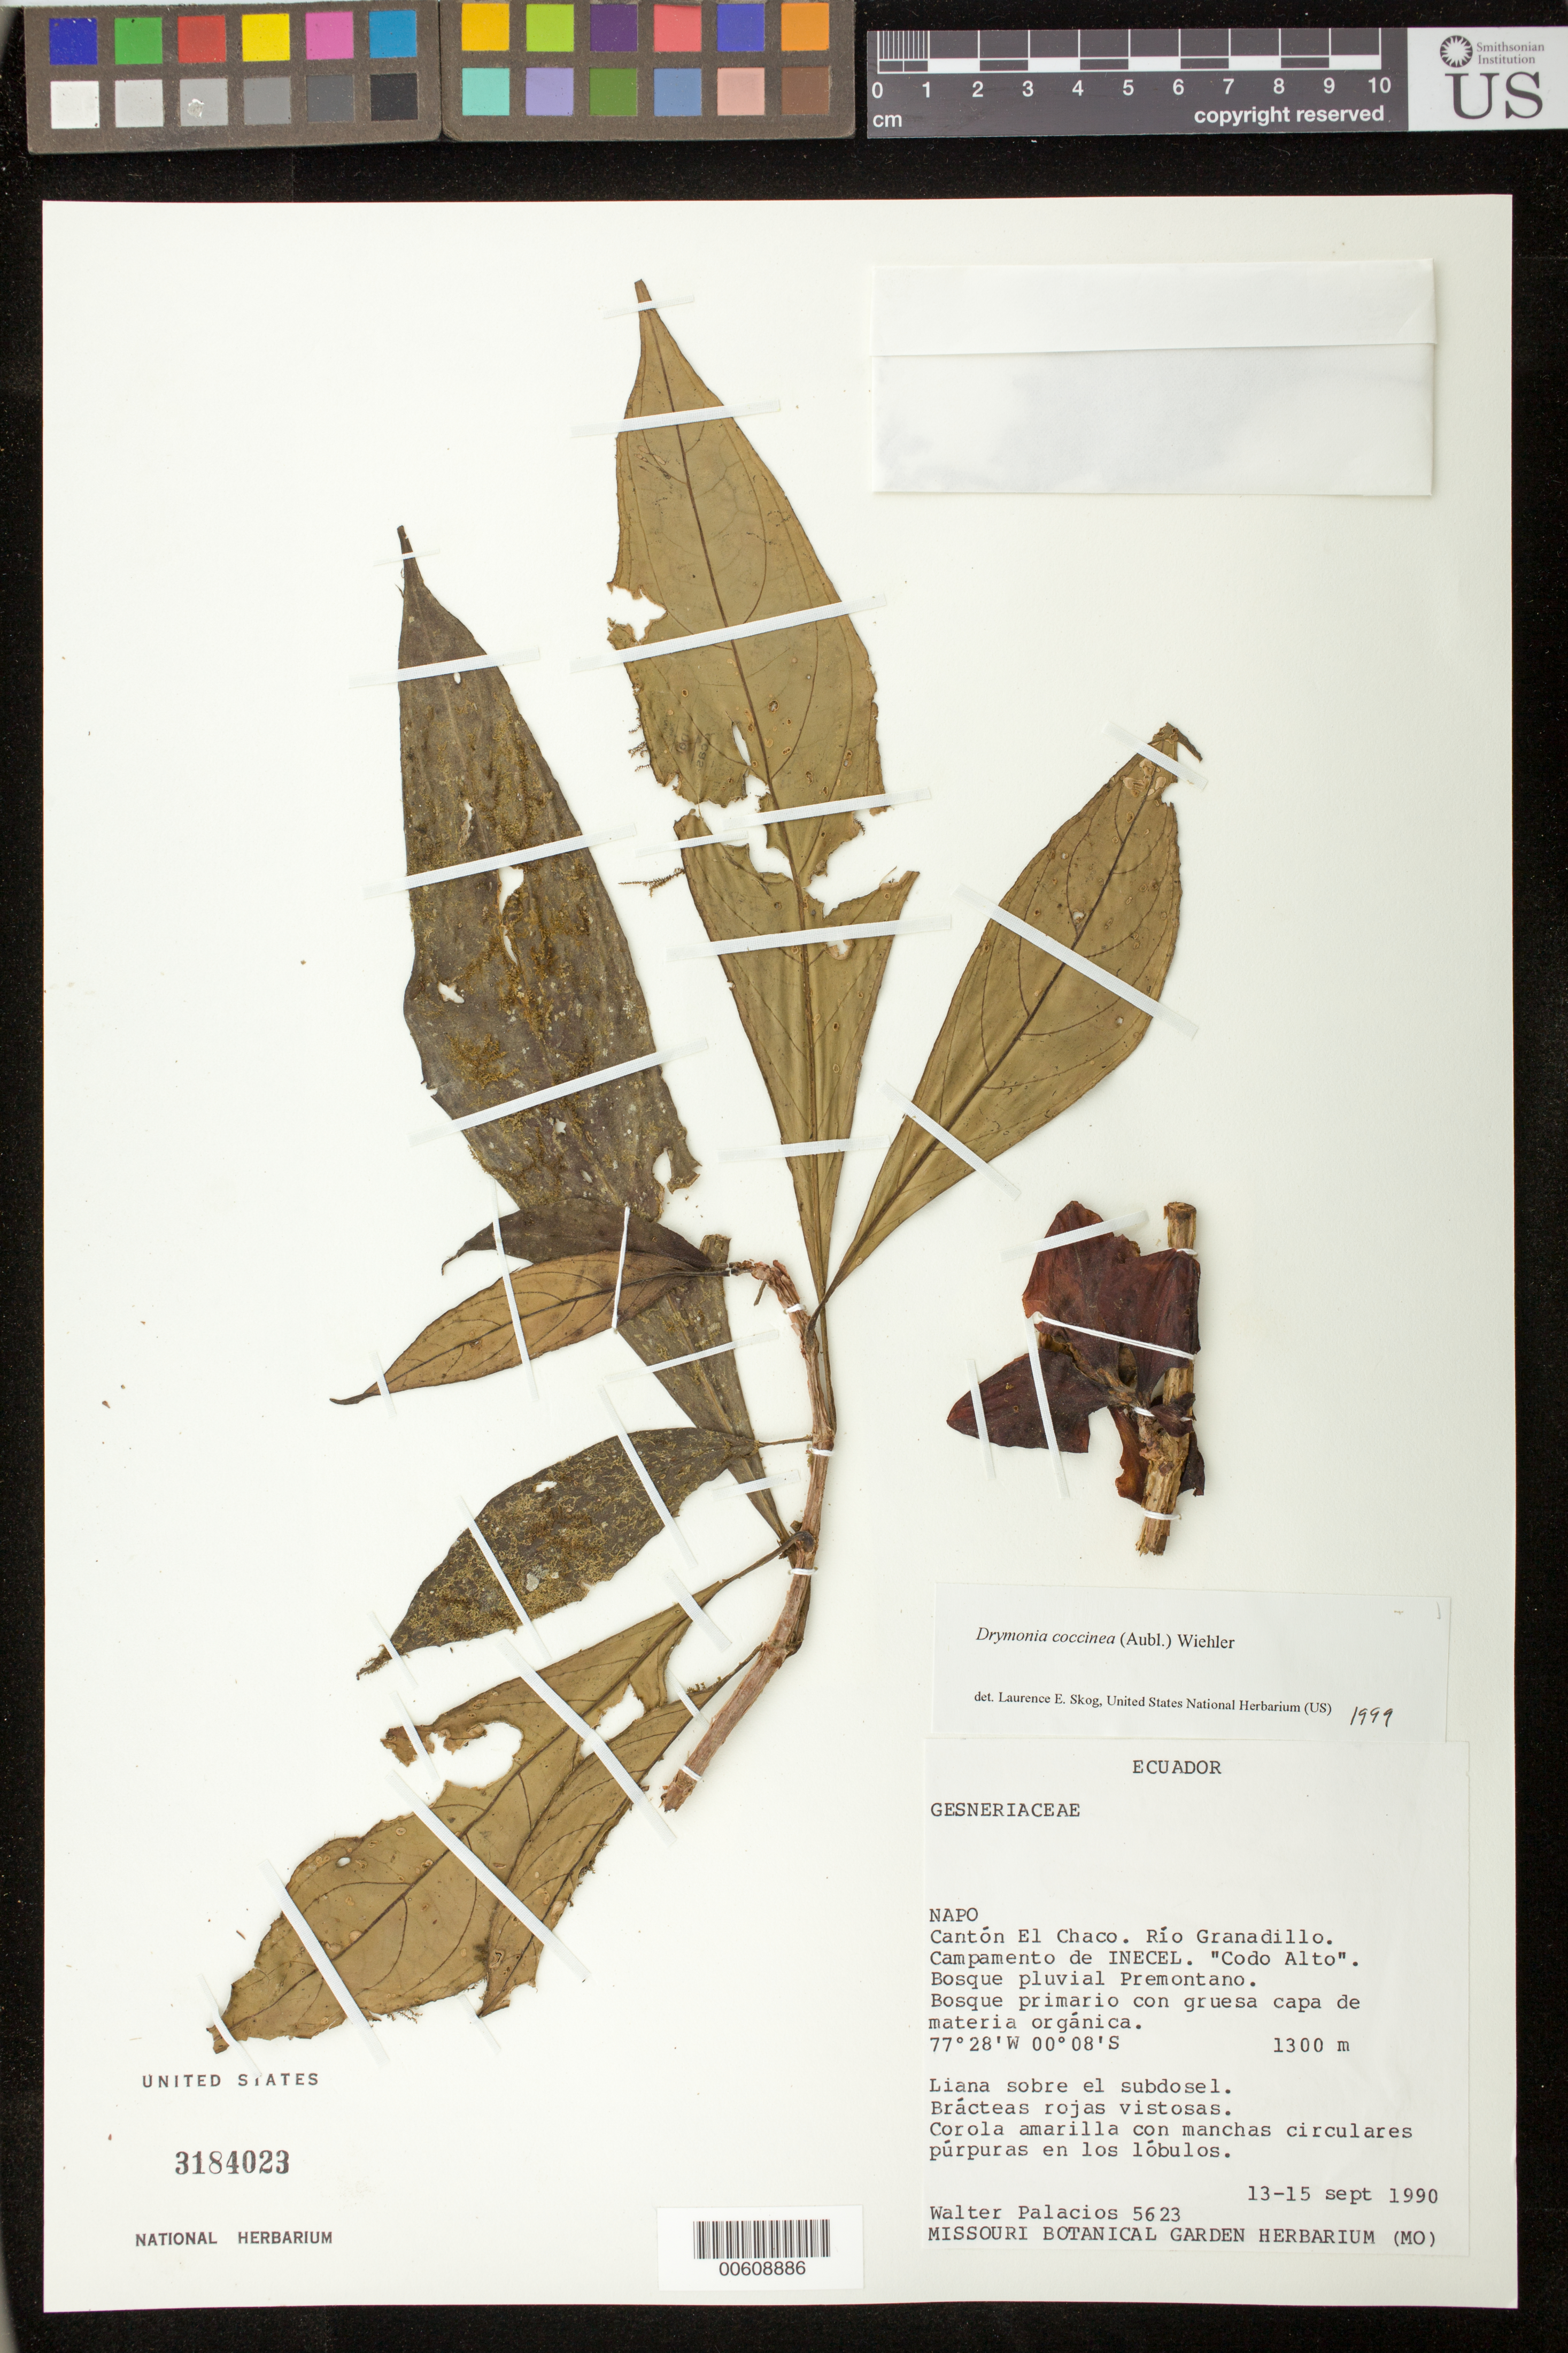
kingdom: Plantae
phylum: Tracheophyta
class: Magnoliopsida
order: Lamiales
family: Gesneriaceae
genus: Drymonia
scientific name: Drymonia coccinea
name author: (Aubl.) Wiehler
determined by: Skog, Laurence E.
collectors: W. Palacios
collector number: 5623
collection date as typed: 13-15 Sep 1990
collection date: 1990-09-13/1990-09-15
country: Ecuador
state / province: Napo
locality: Cantón El Chaco, Río Granadillo, Campamento de INECEL, "Codo Alto"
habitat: Bosque pluvial premontano; bosque primario con gruesa capa de materia orgánica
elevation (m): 1300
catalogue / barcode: US 3184023